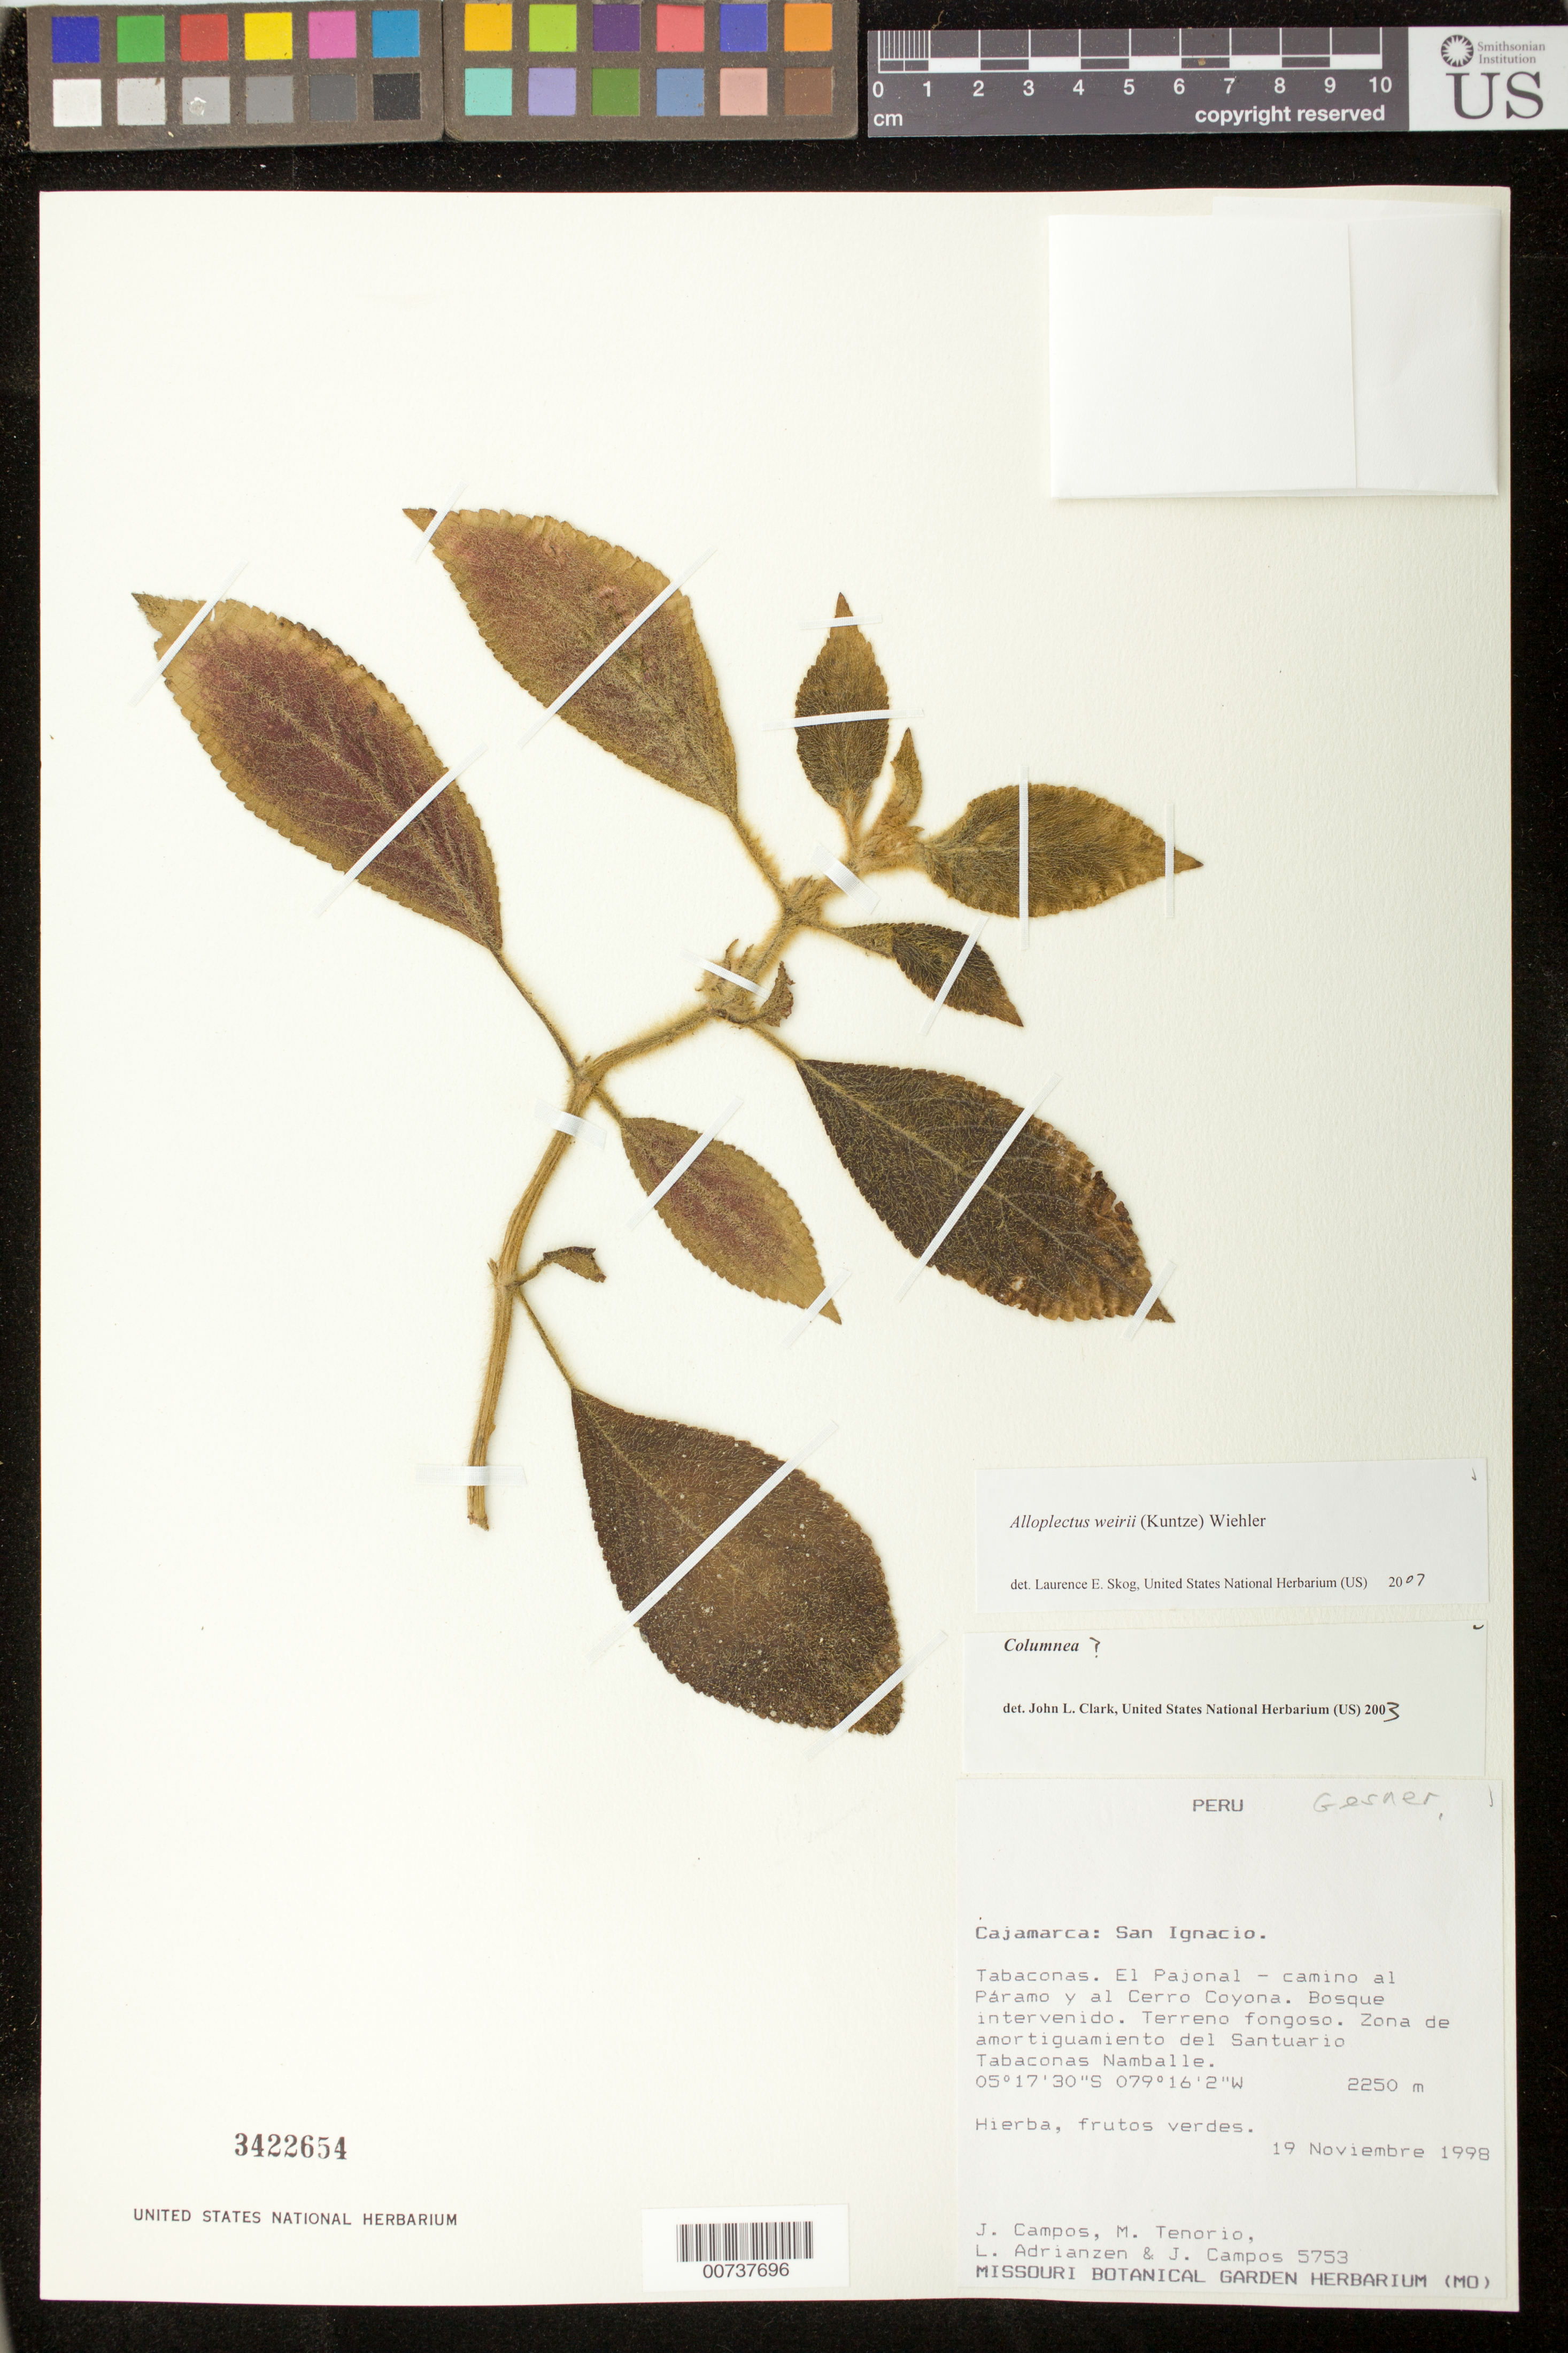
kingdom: Plantae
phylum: Tracheophyta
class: Magnoliopsida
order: Lamiales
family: Gesneriaceae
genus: Alloplectus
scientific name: Alloplectus weirii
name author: (Kuntze) Wiehler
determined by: Skog, Laurence E.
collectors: J. Campos, M. Tenorio, L. Adrianzen & J. Campos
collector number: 5753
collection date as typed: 19 Nov 1998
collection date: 1998-11-19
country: Peru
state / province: Cajamarca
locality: San Ignacio, Tabaconas, El Pajonal-camino al Páramo y al Cerro Coyona, zone de amortiguamiento del Santuario Tabaconas Namballe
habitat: Bosque intervenido, terreno fongoso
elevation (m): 2250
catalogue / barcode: US 3422654